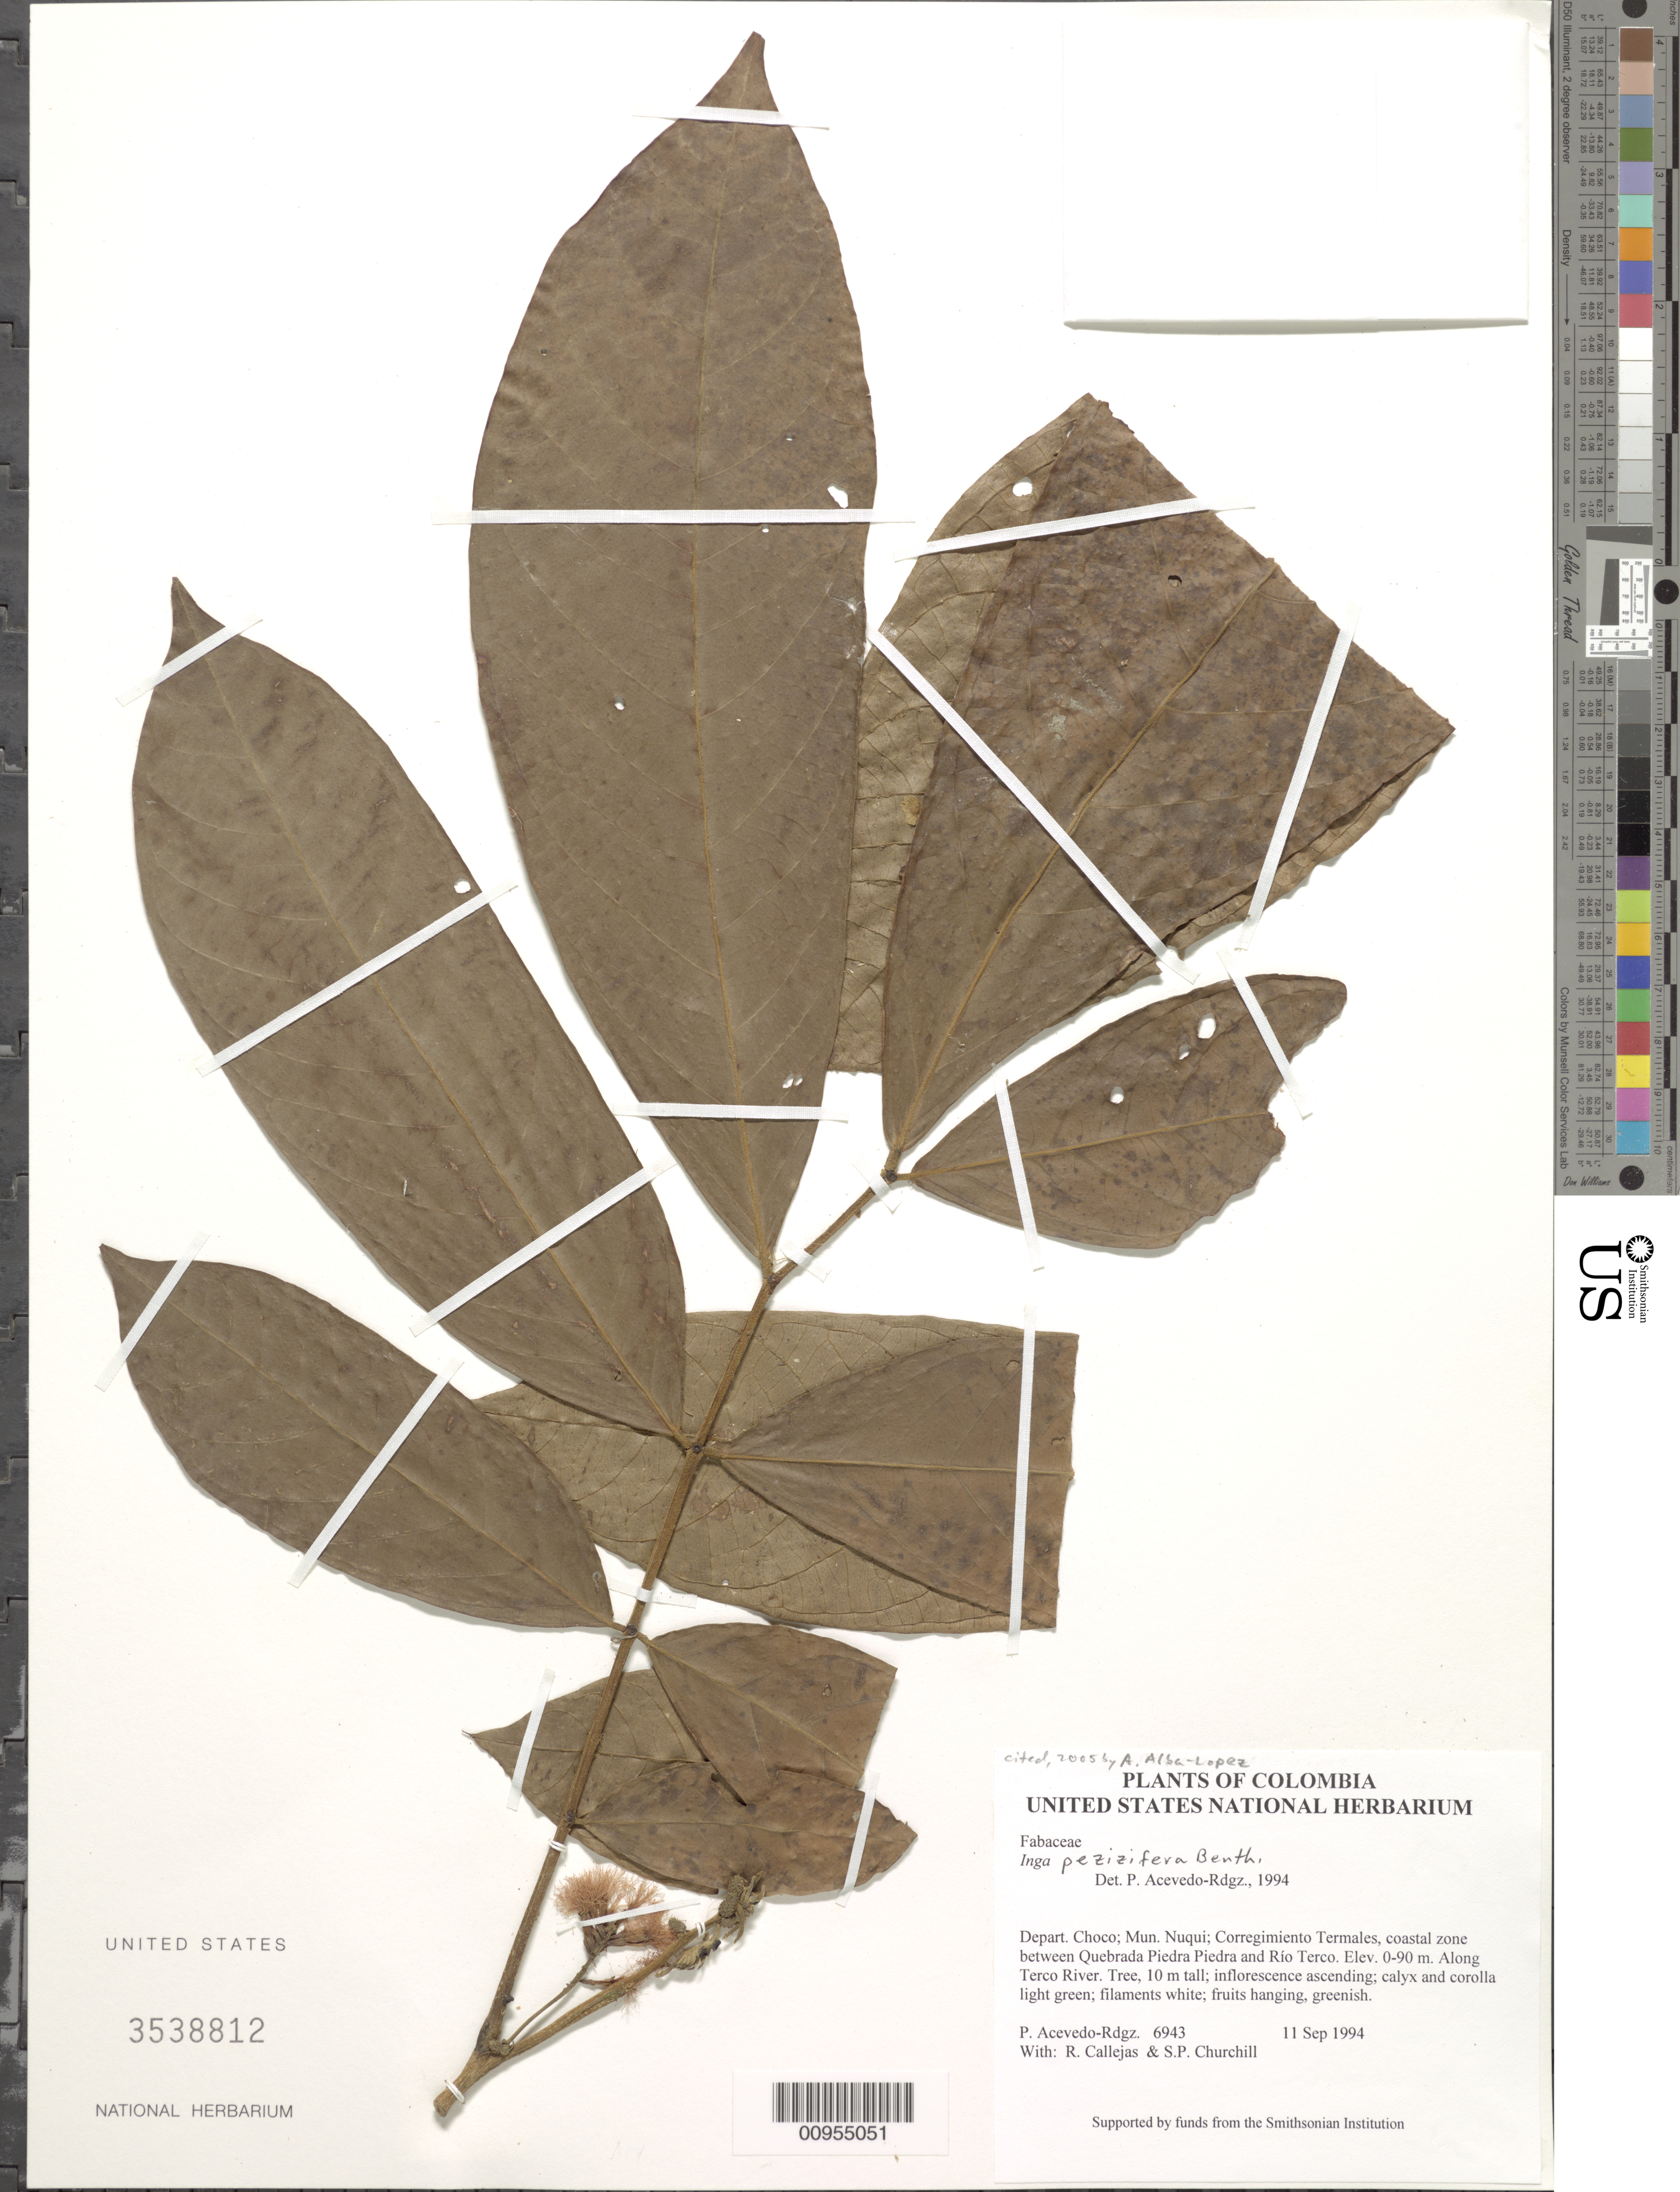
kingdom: Plantae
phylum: Tracheophyta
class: Magnoliopsida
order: Fabales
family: Fabaceae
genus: Inga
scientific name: Inga pezizifera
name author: Benth.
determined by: Alba-Lopez, A.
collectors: P. Acevedo-Rodr., R. Callejas & S. Churchill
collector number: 6943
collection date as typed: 11 Sep 1994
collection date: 1994-09-11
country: Colombia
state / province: Chocó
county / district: Nuqui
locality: Depart. Choco; Mun. Nuqui; Corregimiento Termales, coastal zone between Quebrada Piedra Piedra and Río Terco.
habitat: Along Terco River.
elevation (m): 10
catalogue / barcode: US 3538812